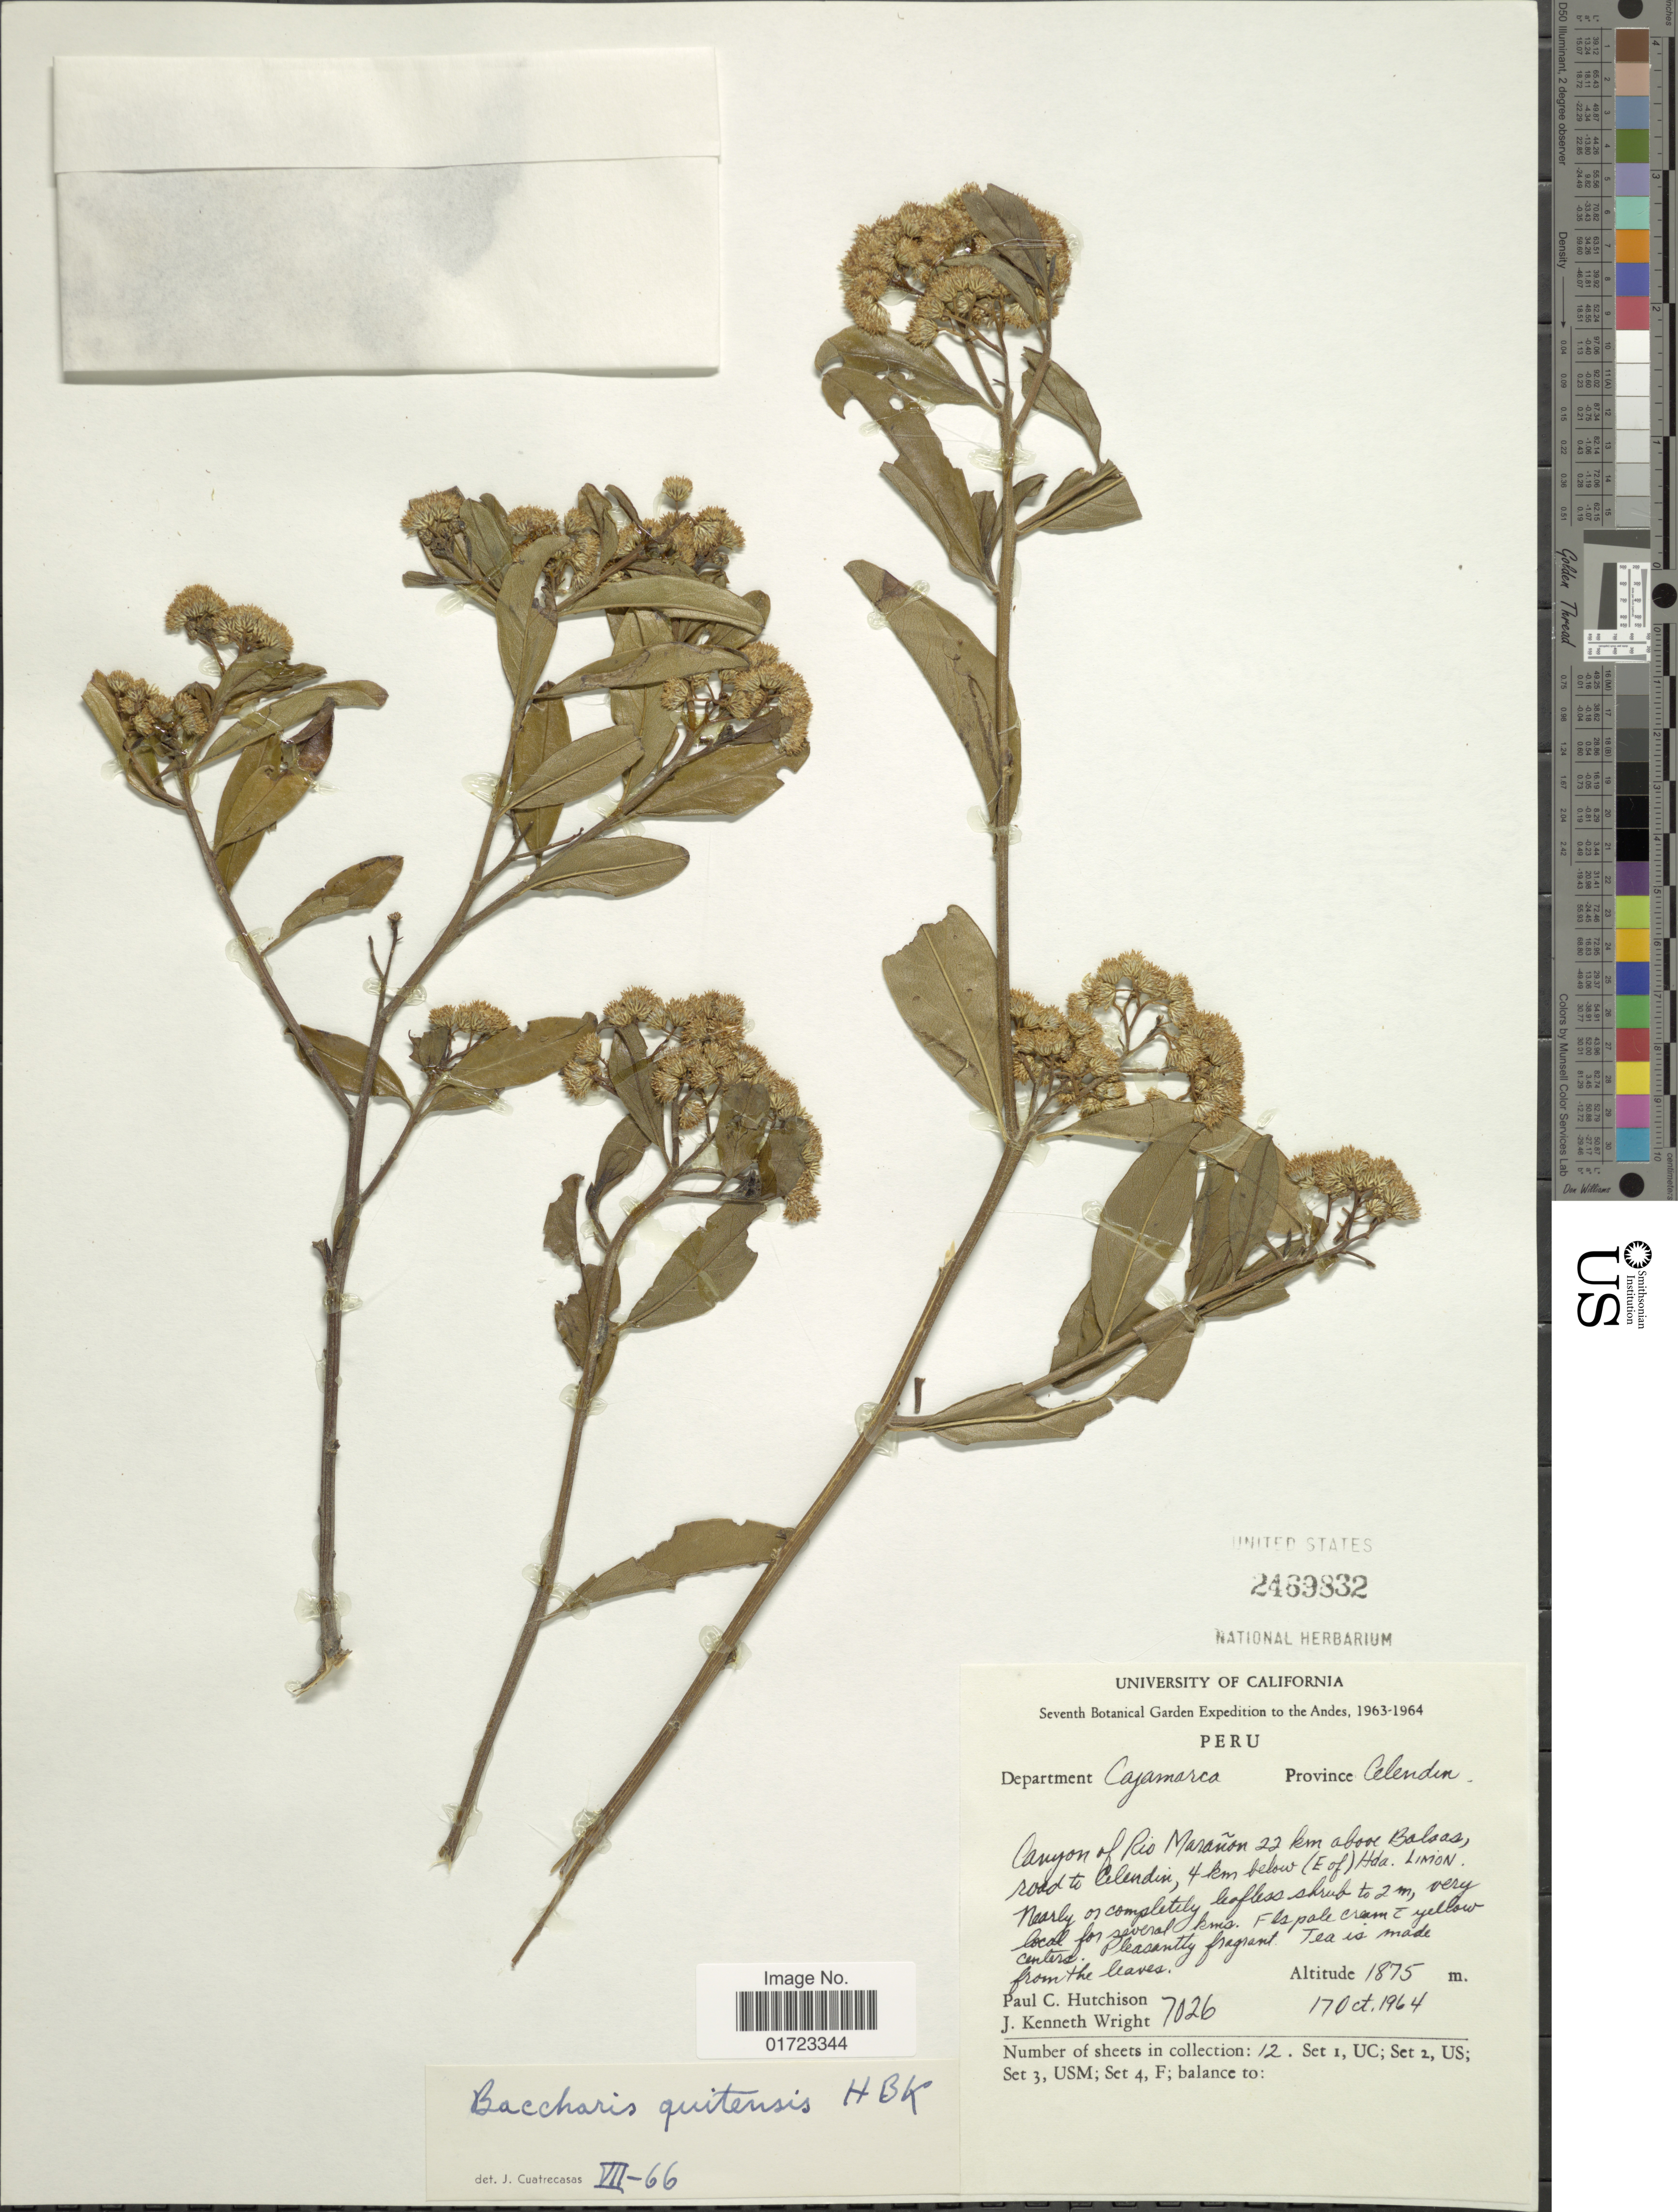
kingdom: Plantae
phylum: Tracheophyta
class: Magnoliopsida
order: Asterales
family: Asteraceae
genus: Baccharis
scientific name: Baccharis quitensis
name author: Kunth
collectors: P. C. Hutchison & J. K. Wright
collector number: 7026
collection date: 1964-10-17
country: Peru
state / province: Cajamarca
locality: Canyon of Río Marañon, 22 km. above Balsas, road to Celendín, 4 km. below (E. of) Hda. Limón, Province Celendín, Department Cajamarca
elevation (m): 1875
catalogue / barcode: US 2469832